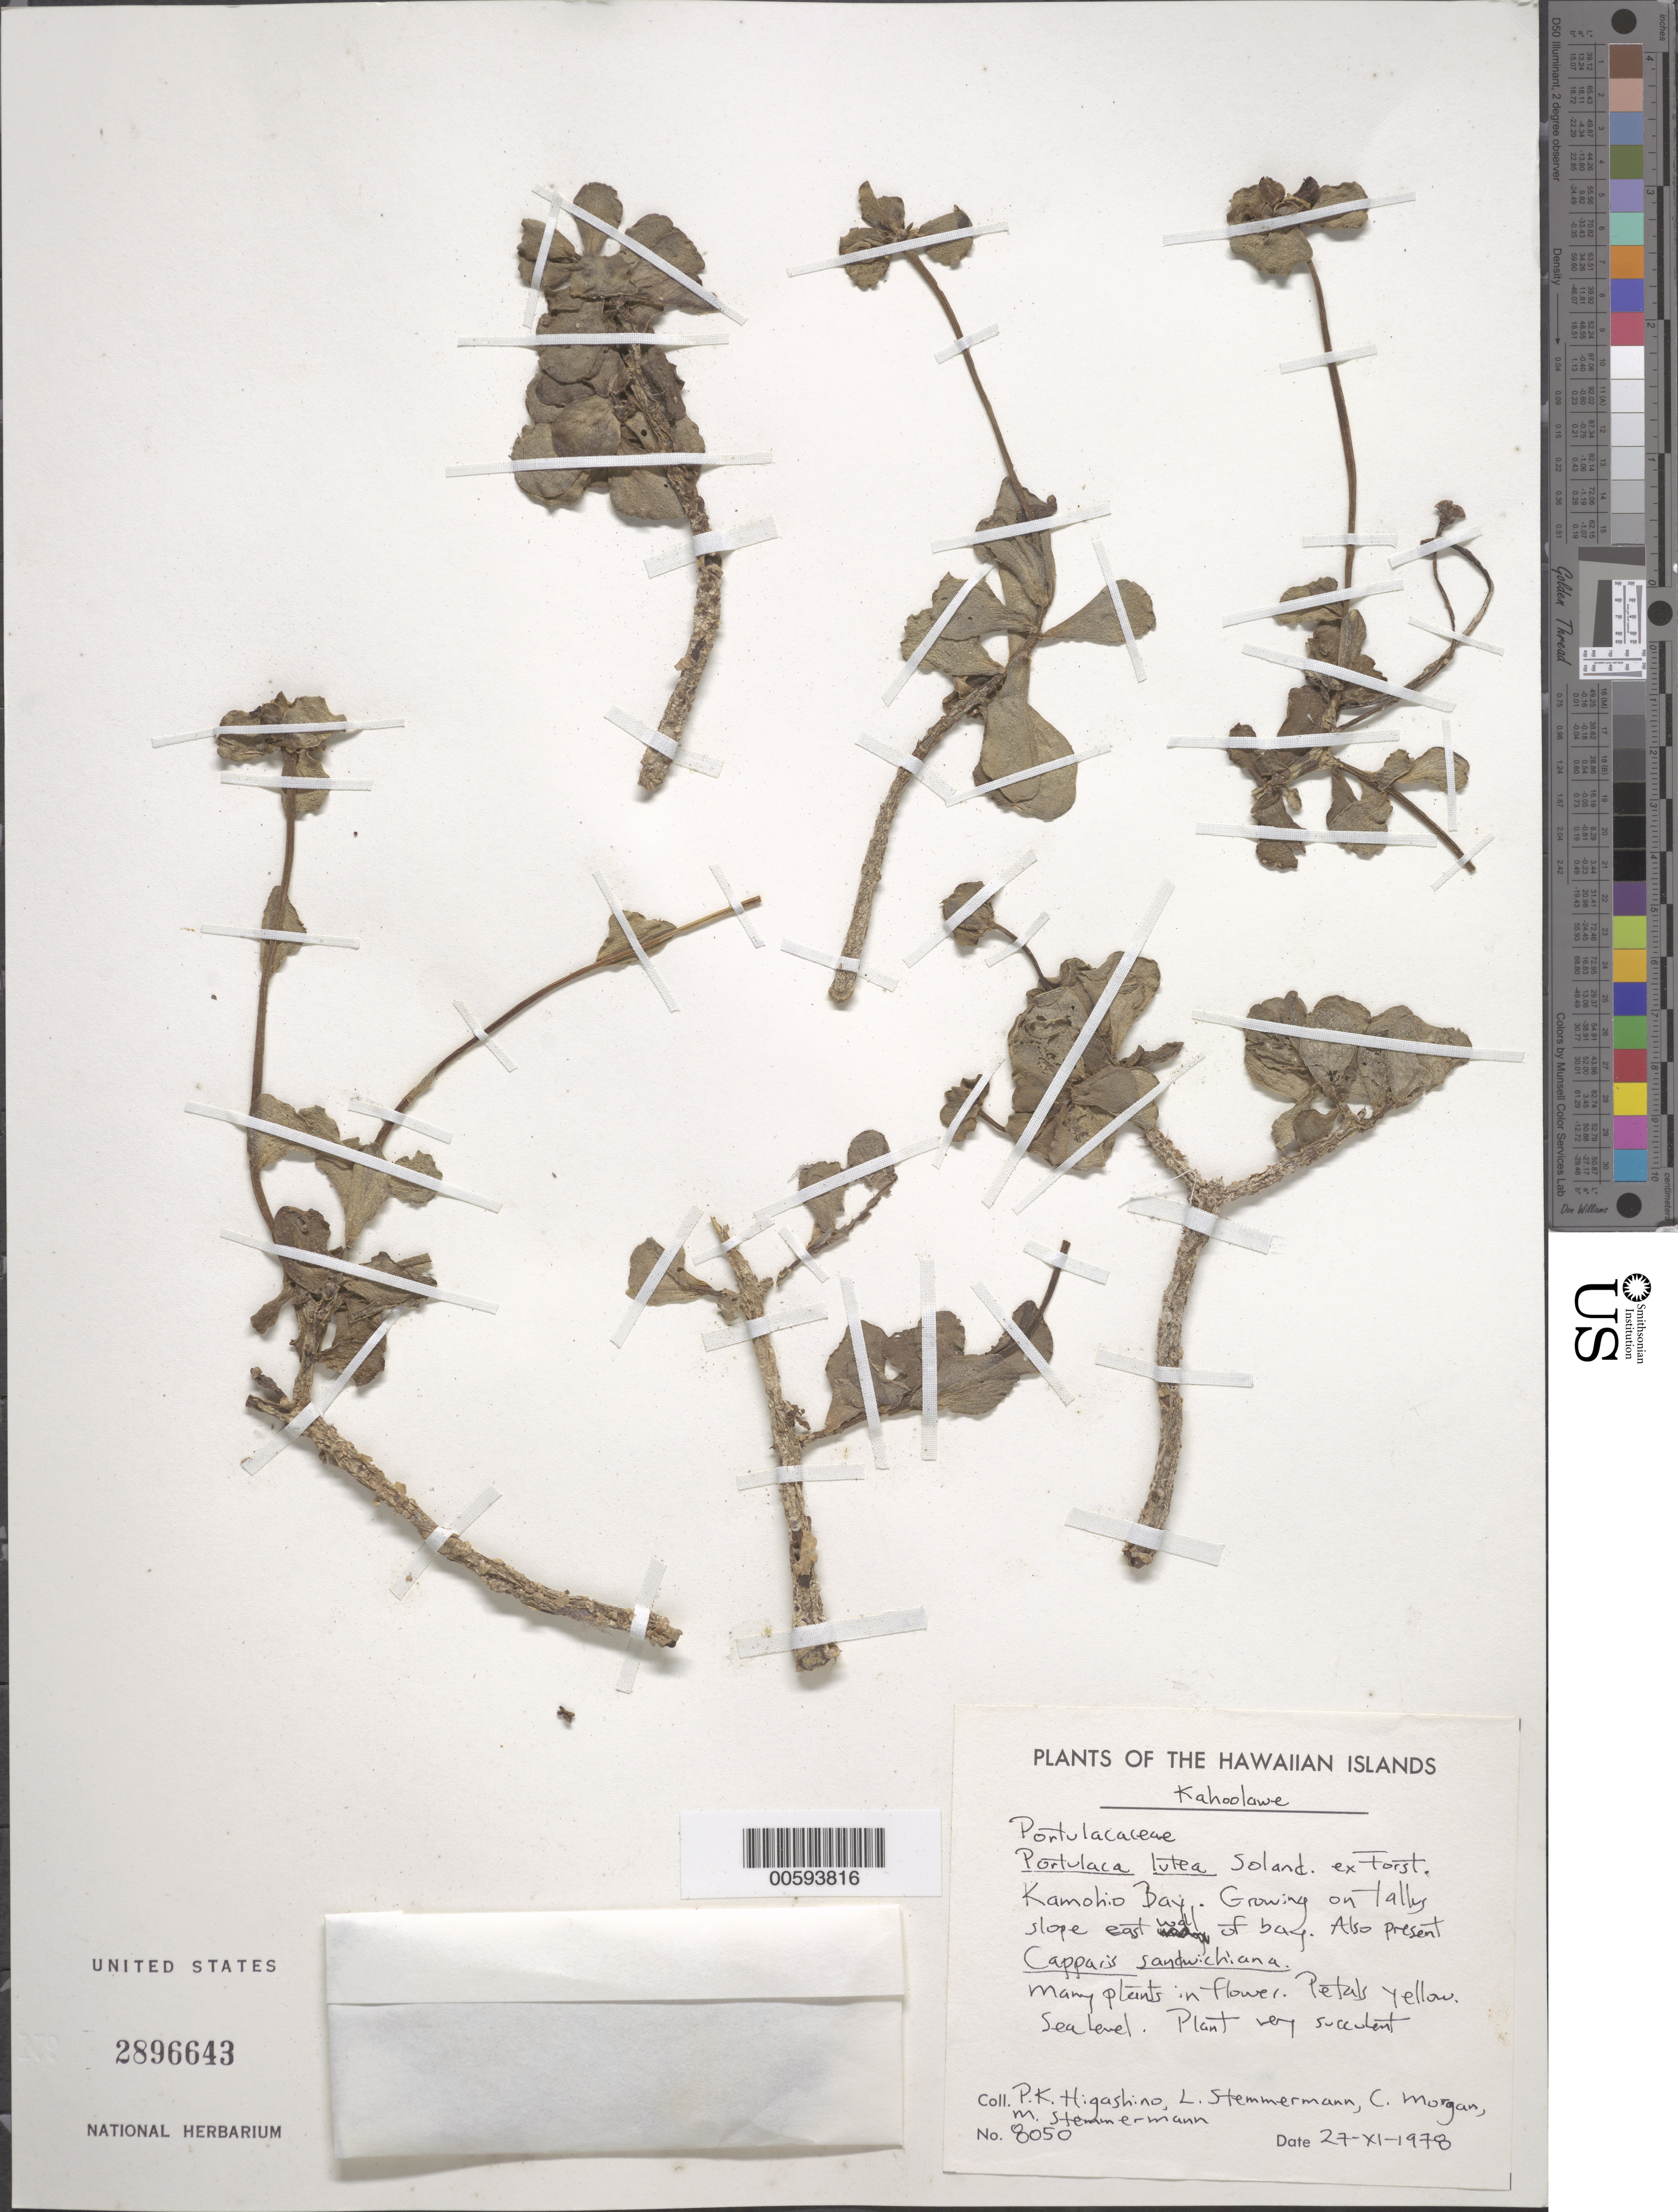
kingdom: Plantae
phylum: Tracheophyta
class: Magnoliopsida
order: Caryophyllales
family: Portulacaceae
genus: Portulaca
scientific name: Portulaca lutea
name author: Sol. ex G. Forst.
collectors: P. Higashino, L. Stemmermann, C. Morgan & M. Stemmermann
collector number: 8050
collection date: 1978-11-27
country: United States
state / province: Hawaii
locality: The Hawaiian Islands. Kahoolawe. Kamohio Bay. Growing on tallus slope east rd of bay.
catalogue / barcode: US 2896643